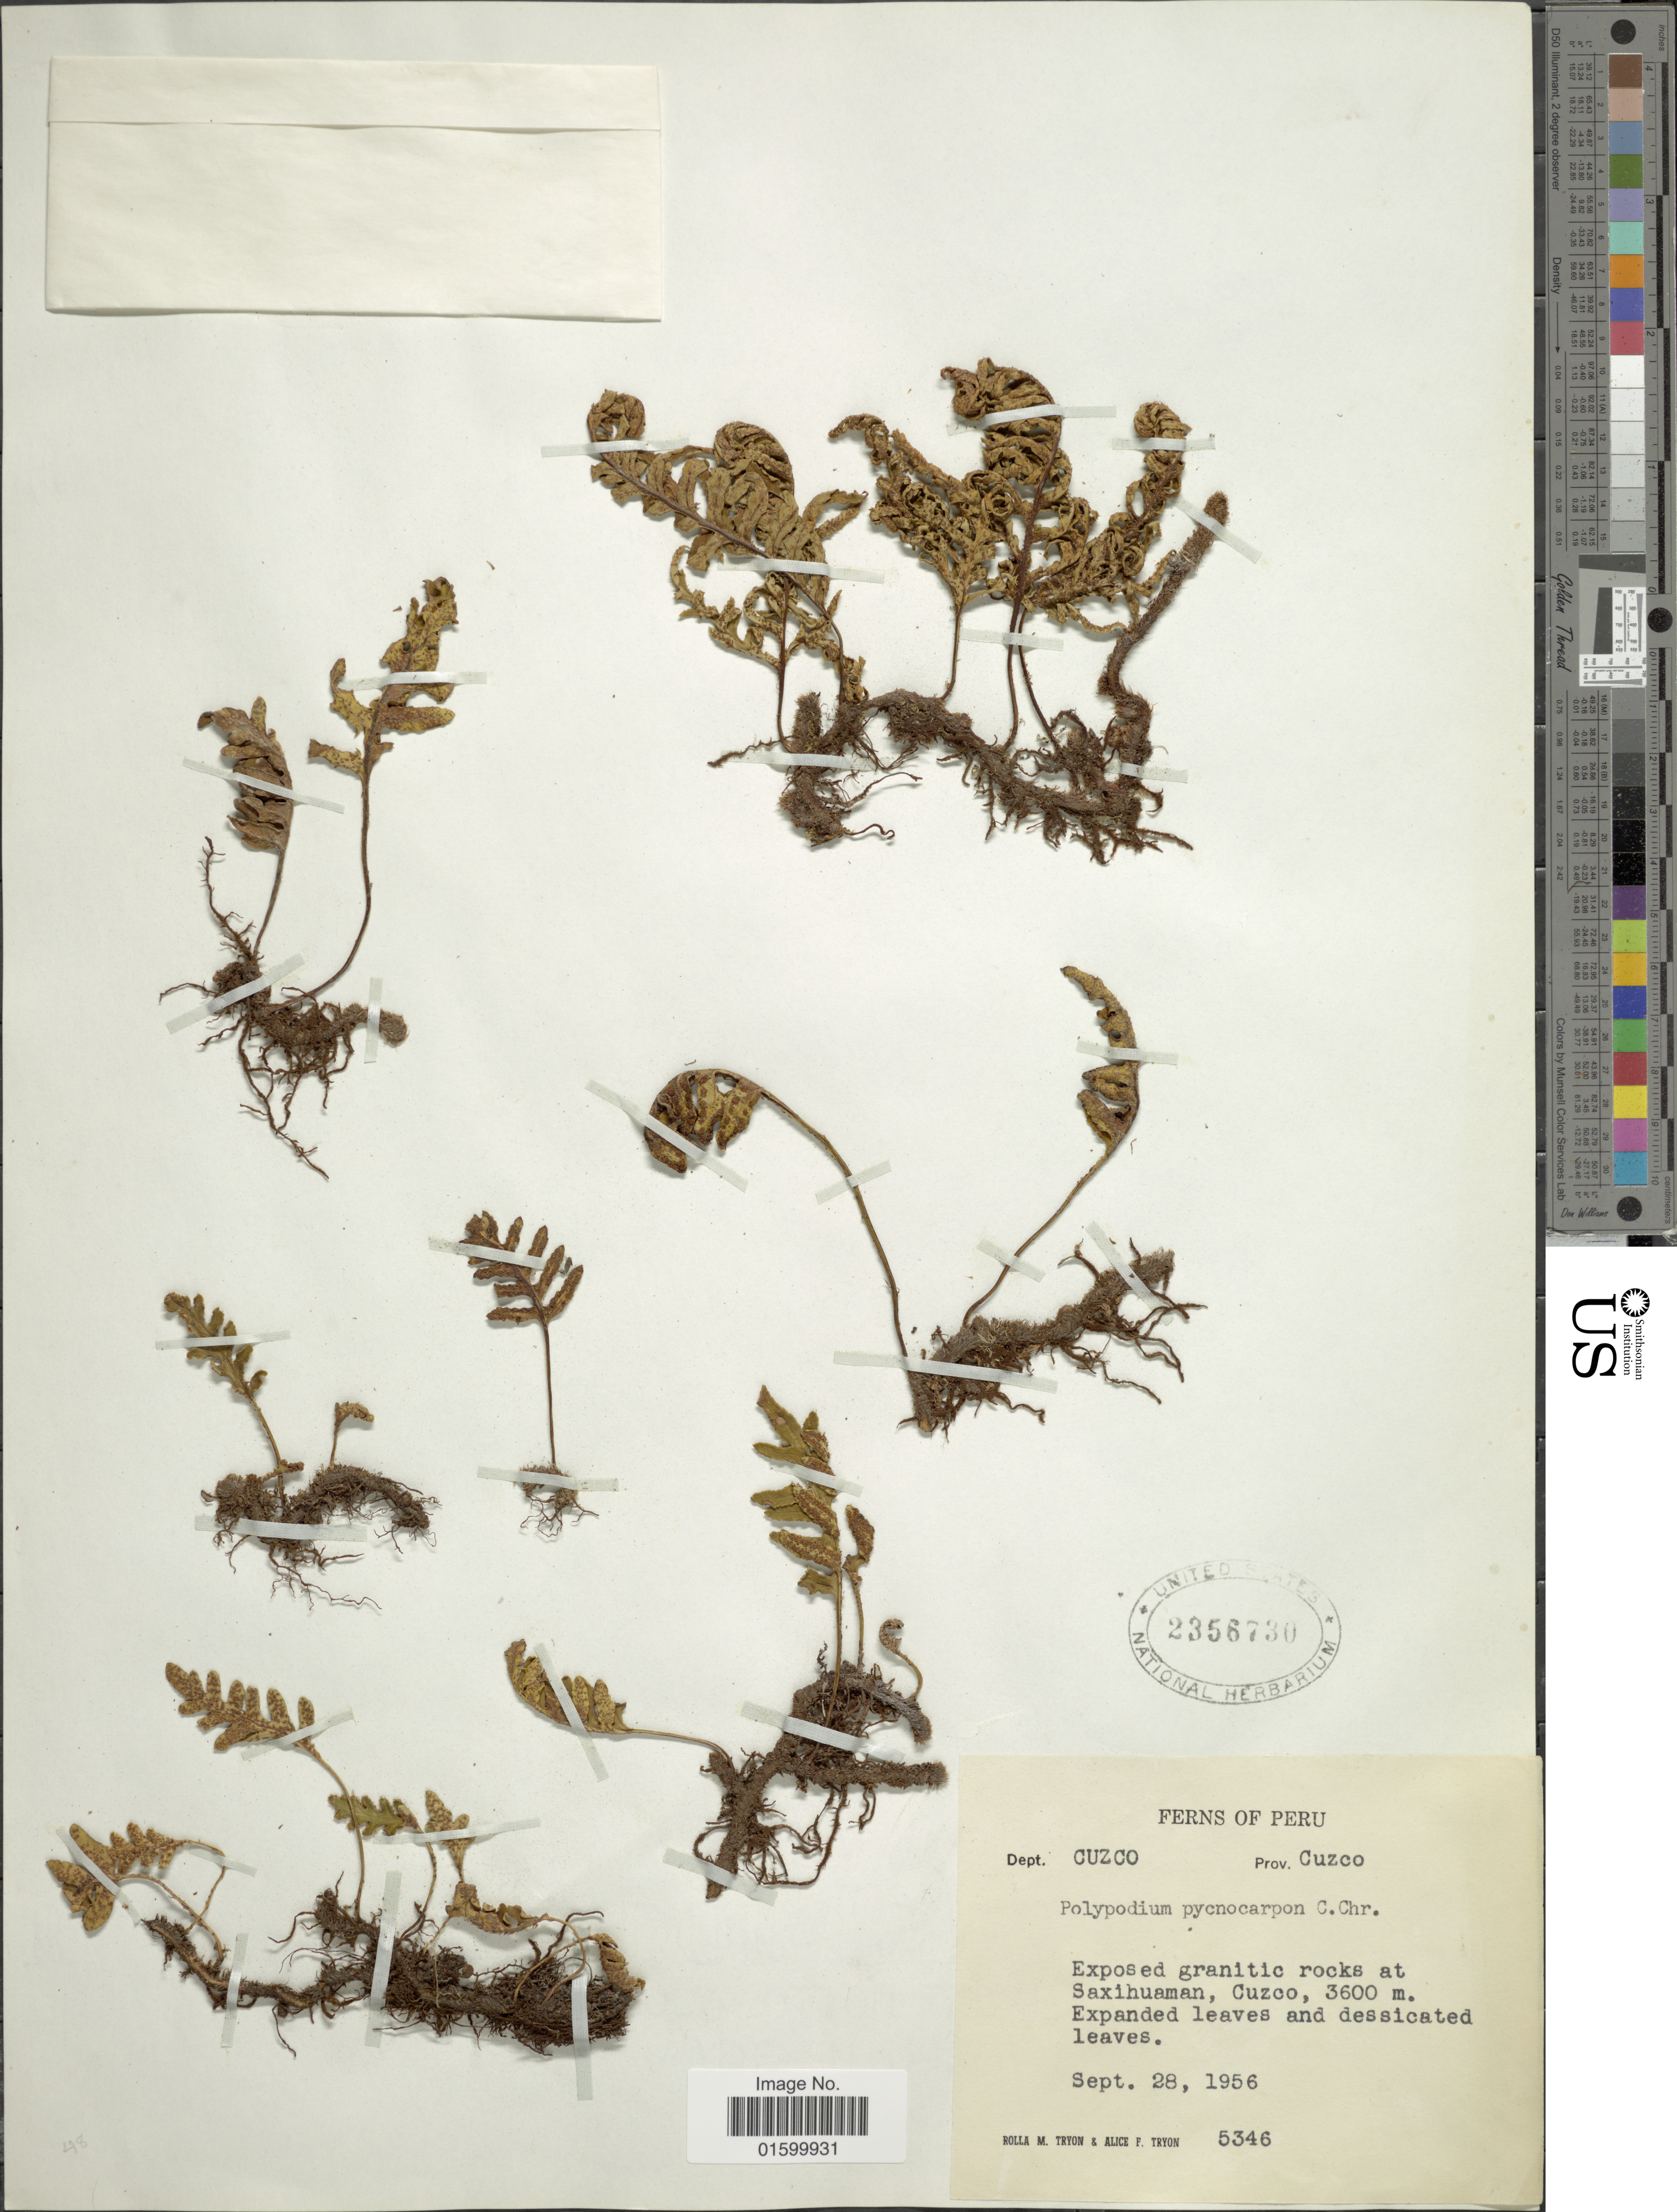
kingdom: Plantae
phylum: Tracheophyta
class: Polypodiopsida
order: Polypodiales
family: Polypodiaceae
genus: Pleopeltis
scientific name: Pleopeltis pycnocarpa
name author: (C. Chr.) A.R. Sm.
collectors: R. M. Tryon & A. F. Tryon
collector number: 5346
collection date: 1956-09-28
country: Peru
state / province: Cusco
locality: Dept. Cuzco, Prov. Cuzco, Saxihuaman, Cuzco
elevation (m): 3600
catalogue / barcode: US 2356730